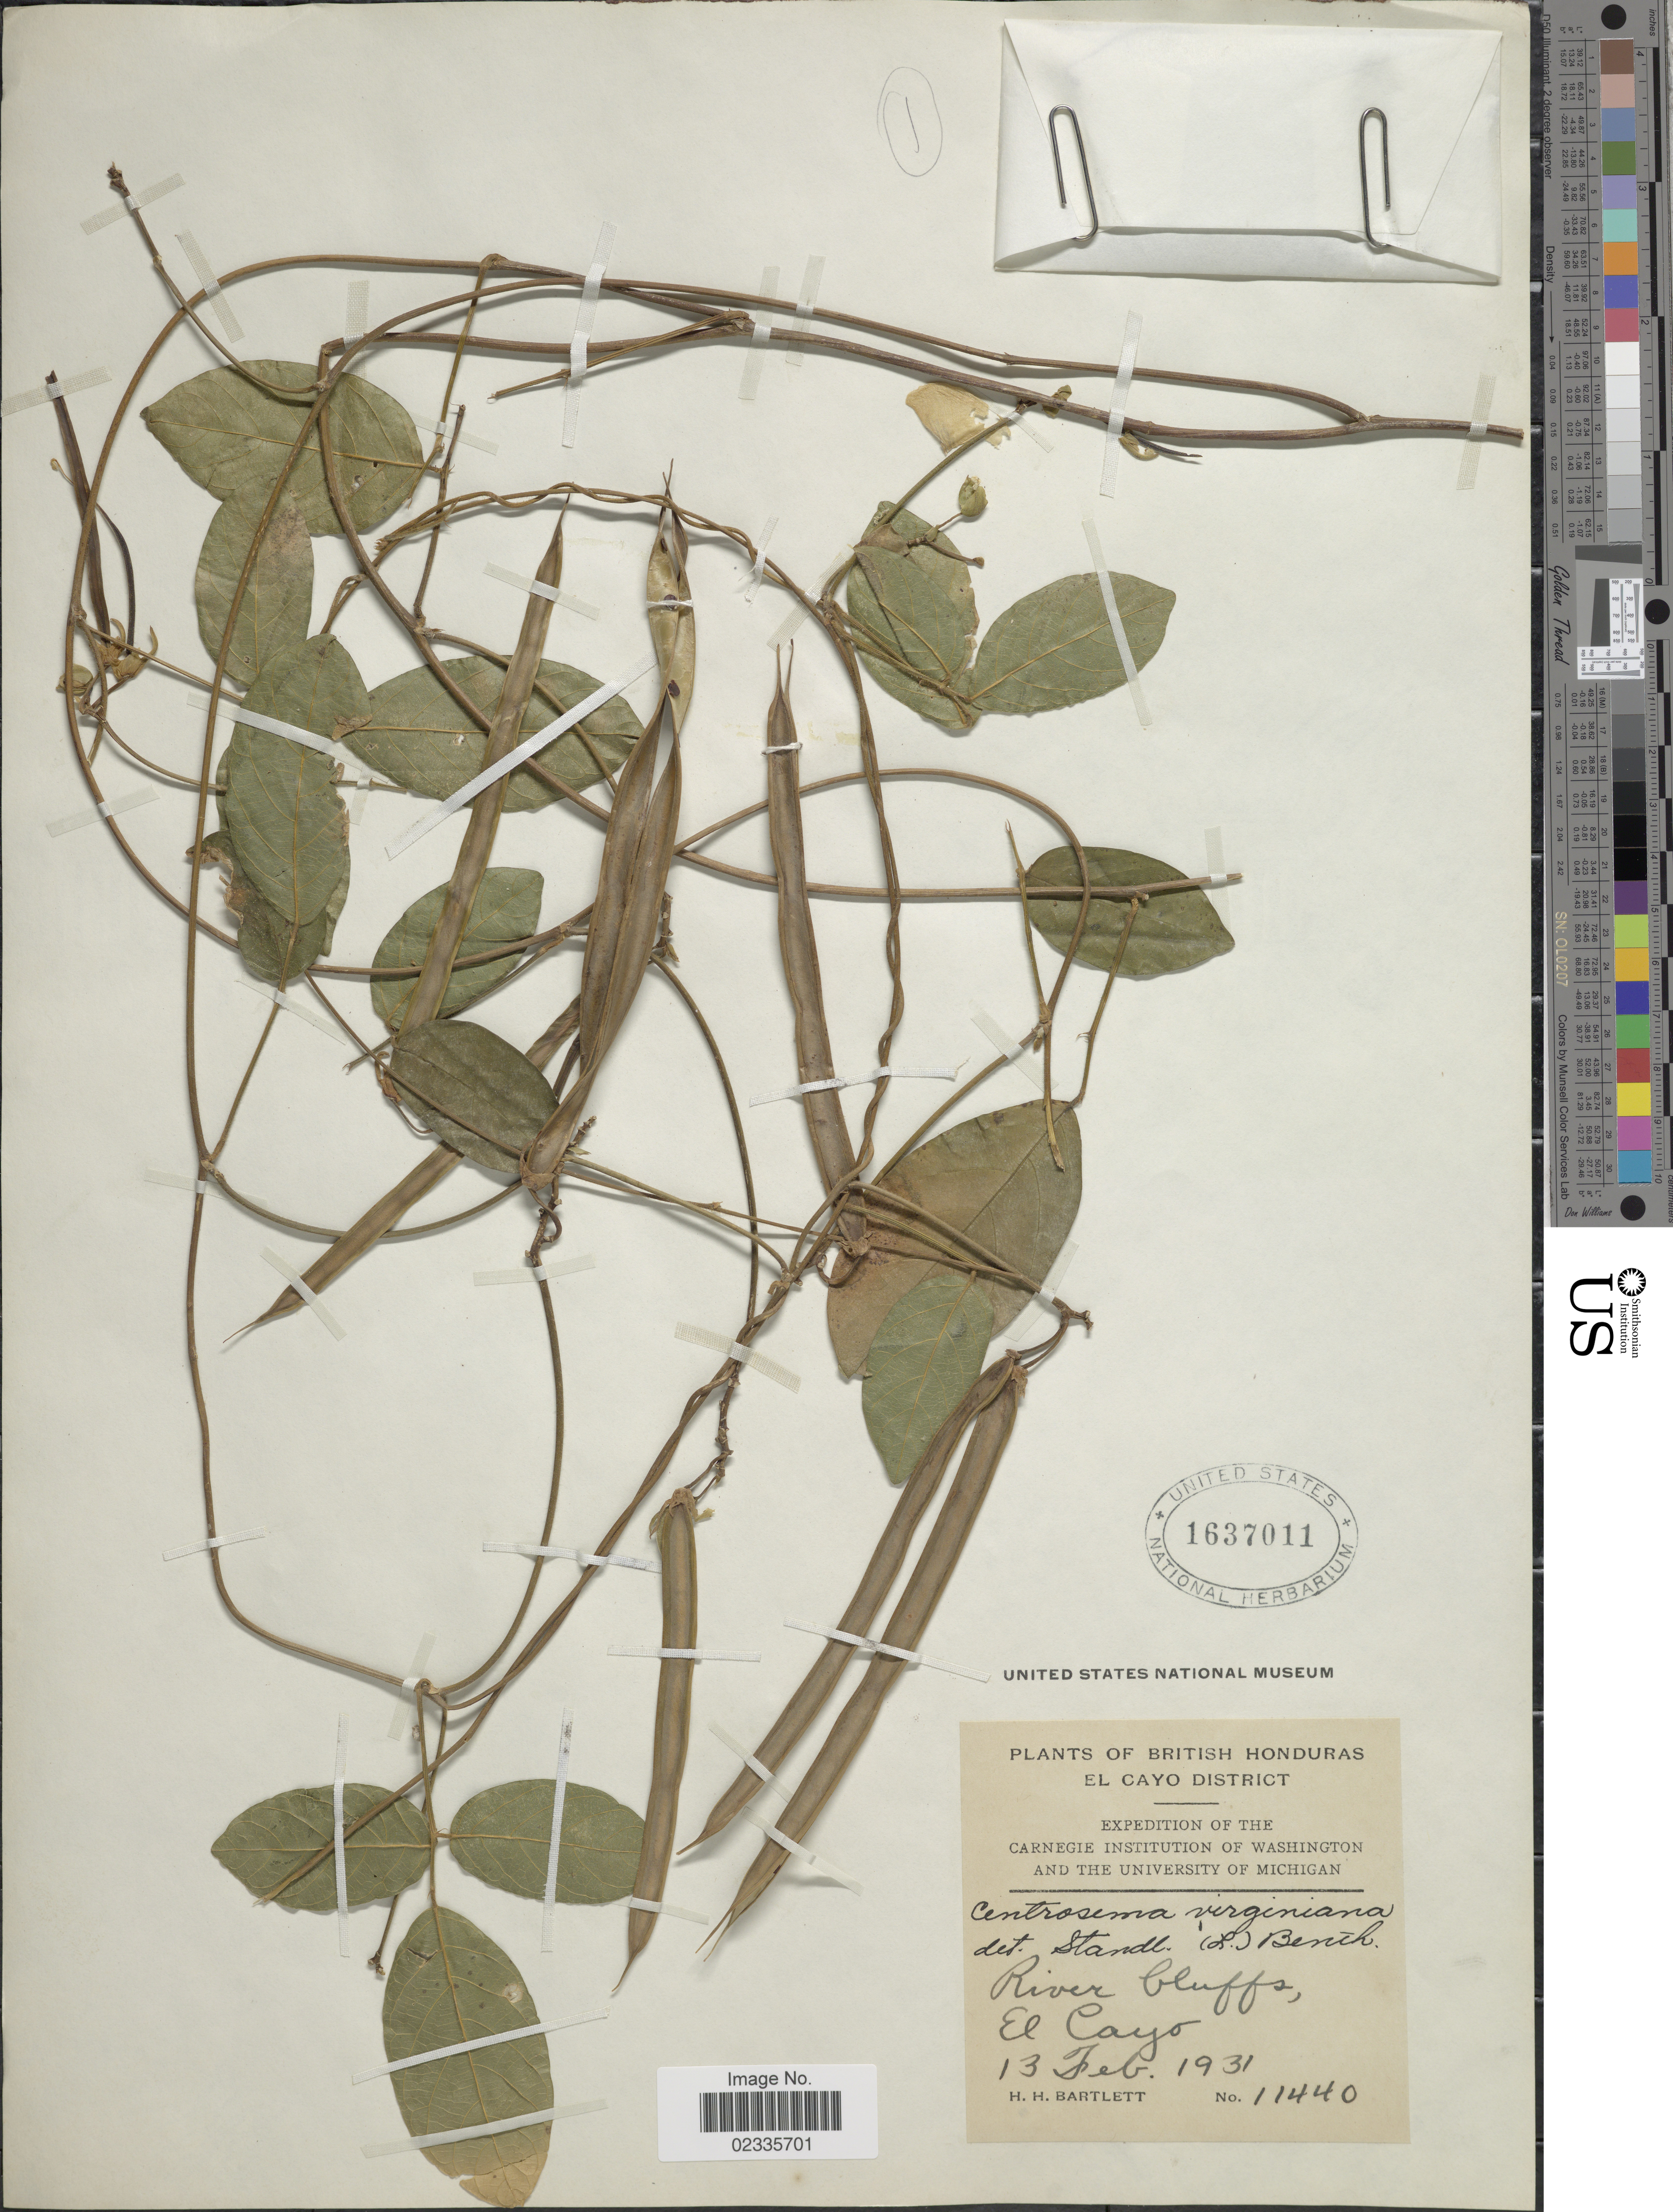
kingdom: Plantae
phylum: Tracheophyta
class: Magnoliopsida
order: Fabales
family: Fabaceae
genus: Centrosema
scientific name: Centrosema virginianum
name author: (L.) Benth.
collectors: H. H. Bartlett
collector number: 11440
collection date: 1931-02-13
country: Belize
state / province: Cayo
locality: British Honduras. El Cayo District. River bluffs, El Cayo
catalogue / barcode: US 1637011